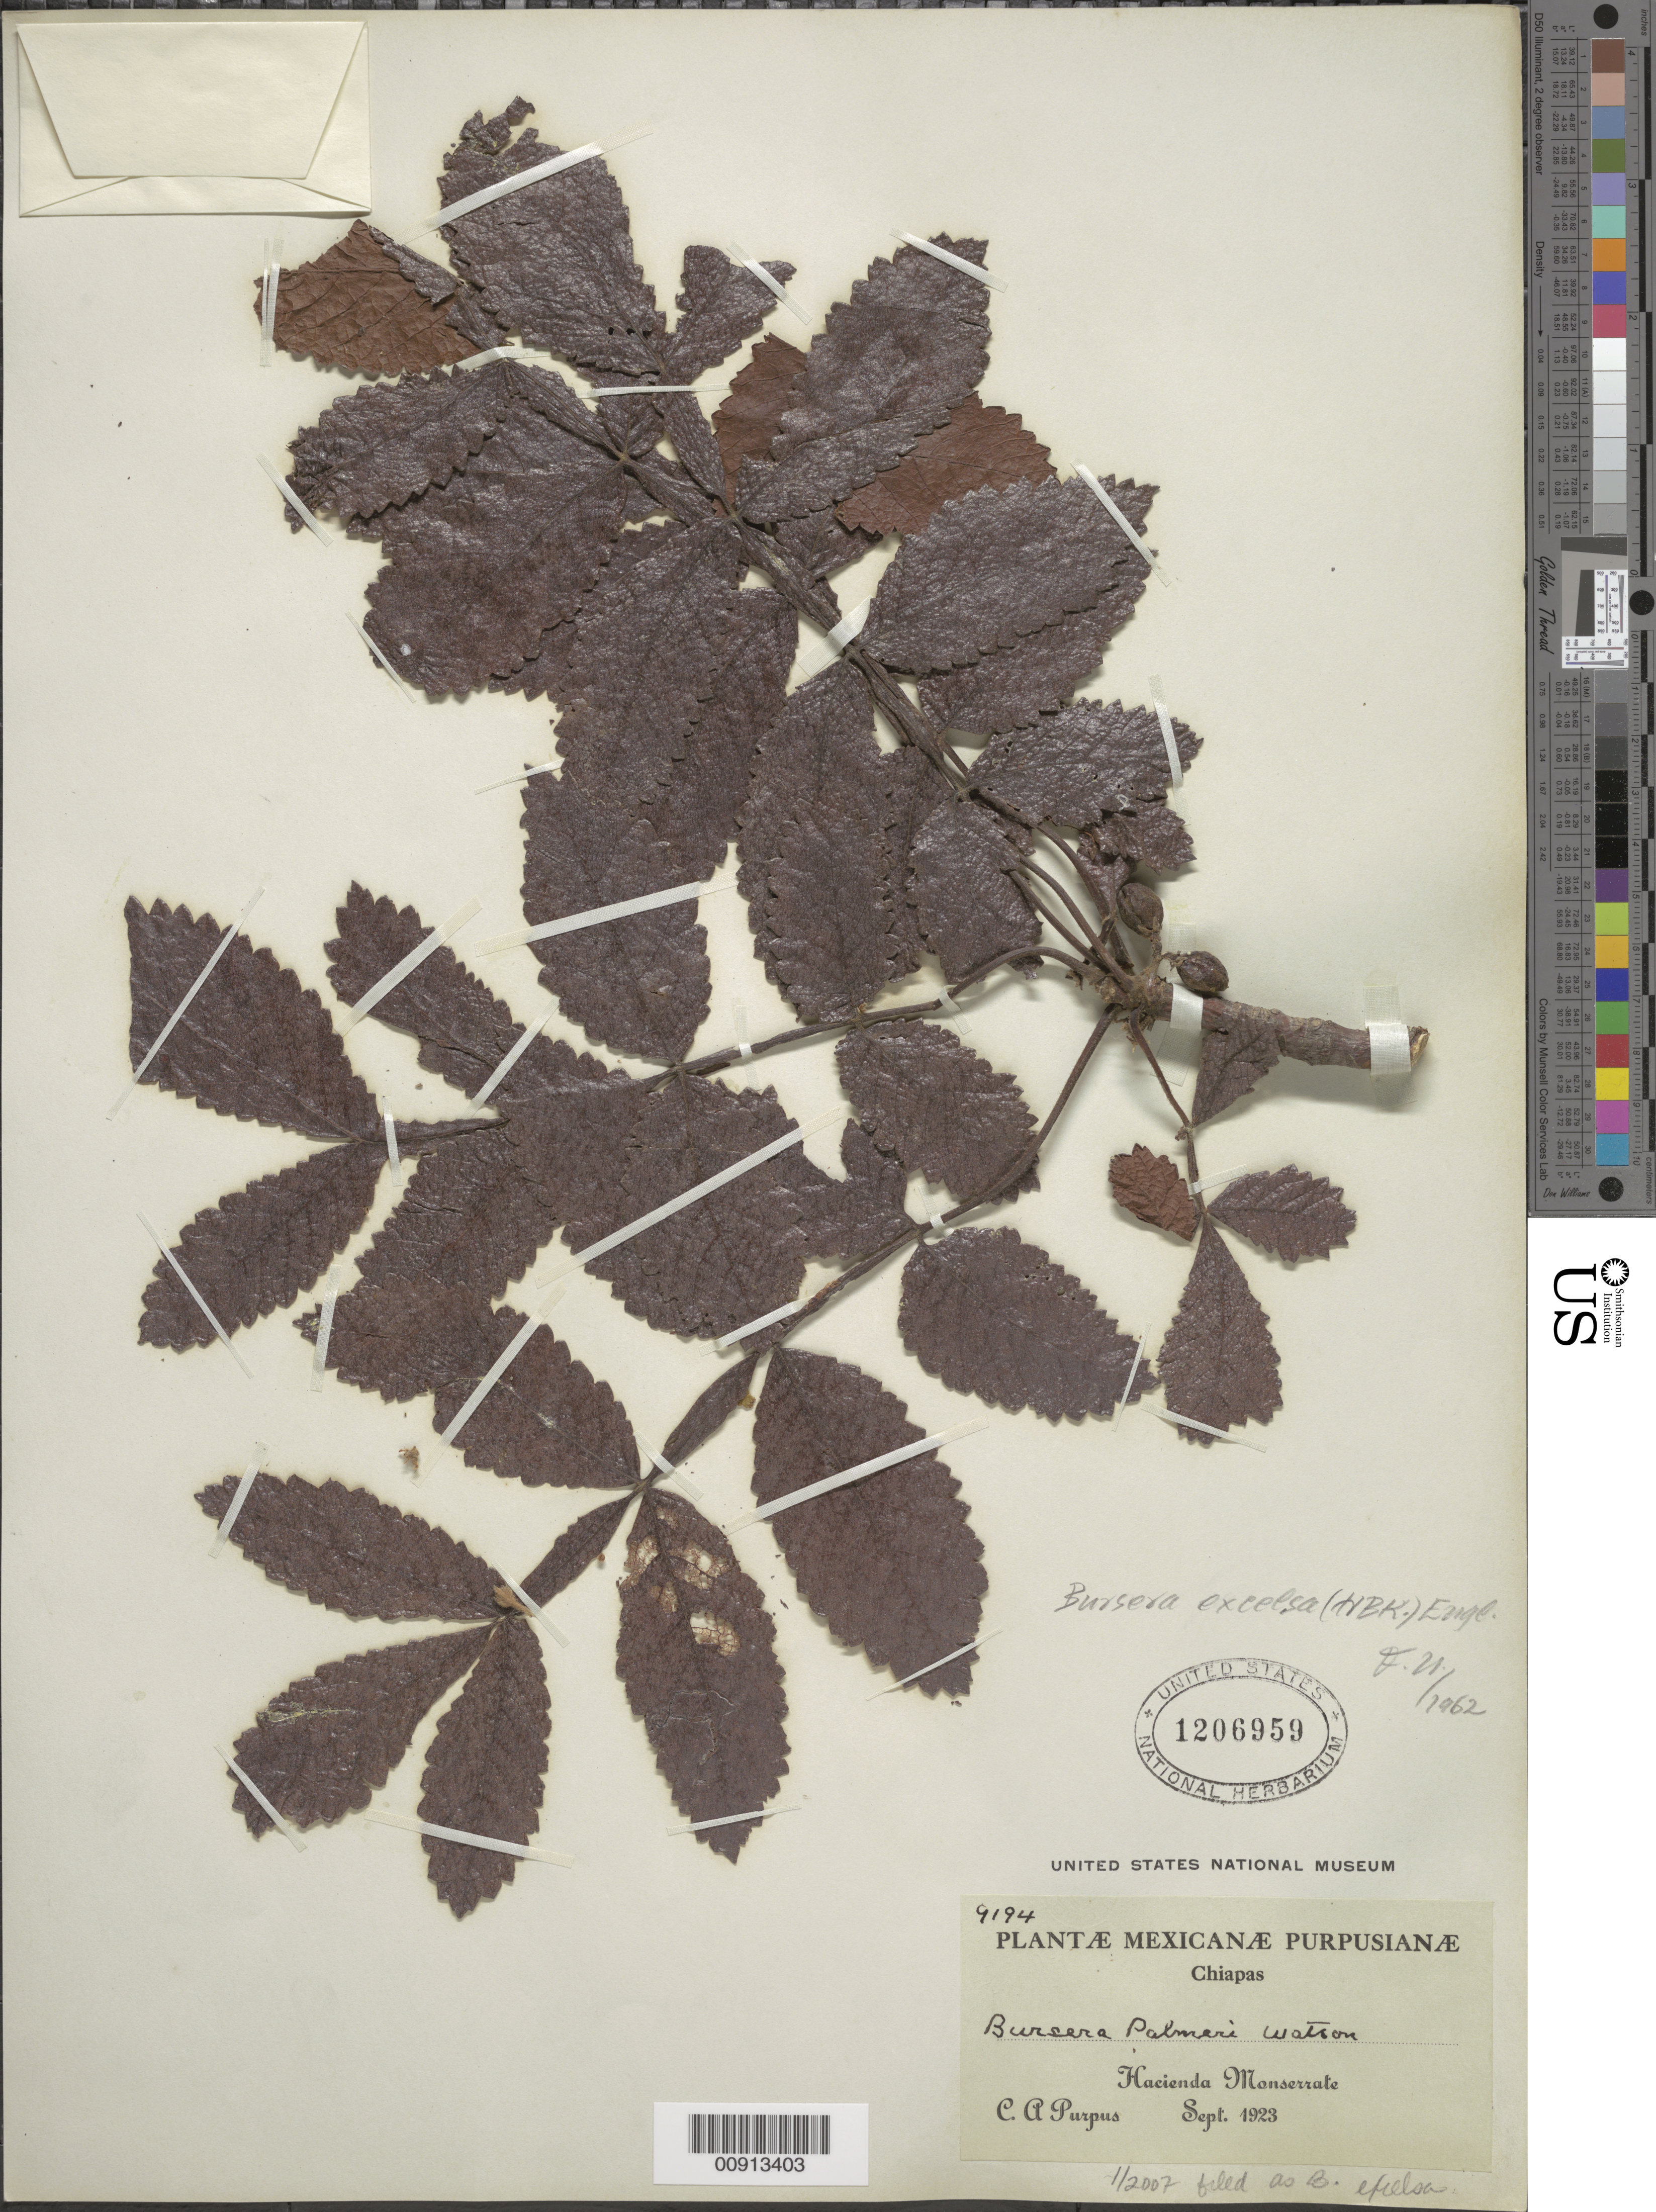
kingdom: Plantae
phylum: Tracheophyta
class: Magnoliopsida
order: Sapindales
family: Burseraceae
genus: Bursera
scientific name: Bursera excelsa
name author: (Kunth) Engl.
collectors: C. A. Purpus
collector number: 9194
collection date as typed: Sep 1923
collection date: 1923-09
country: Mexico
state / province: Chiapas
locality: Hacienda Monserrate, Chiapas.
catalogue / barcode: US 1206959